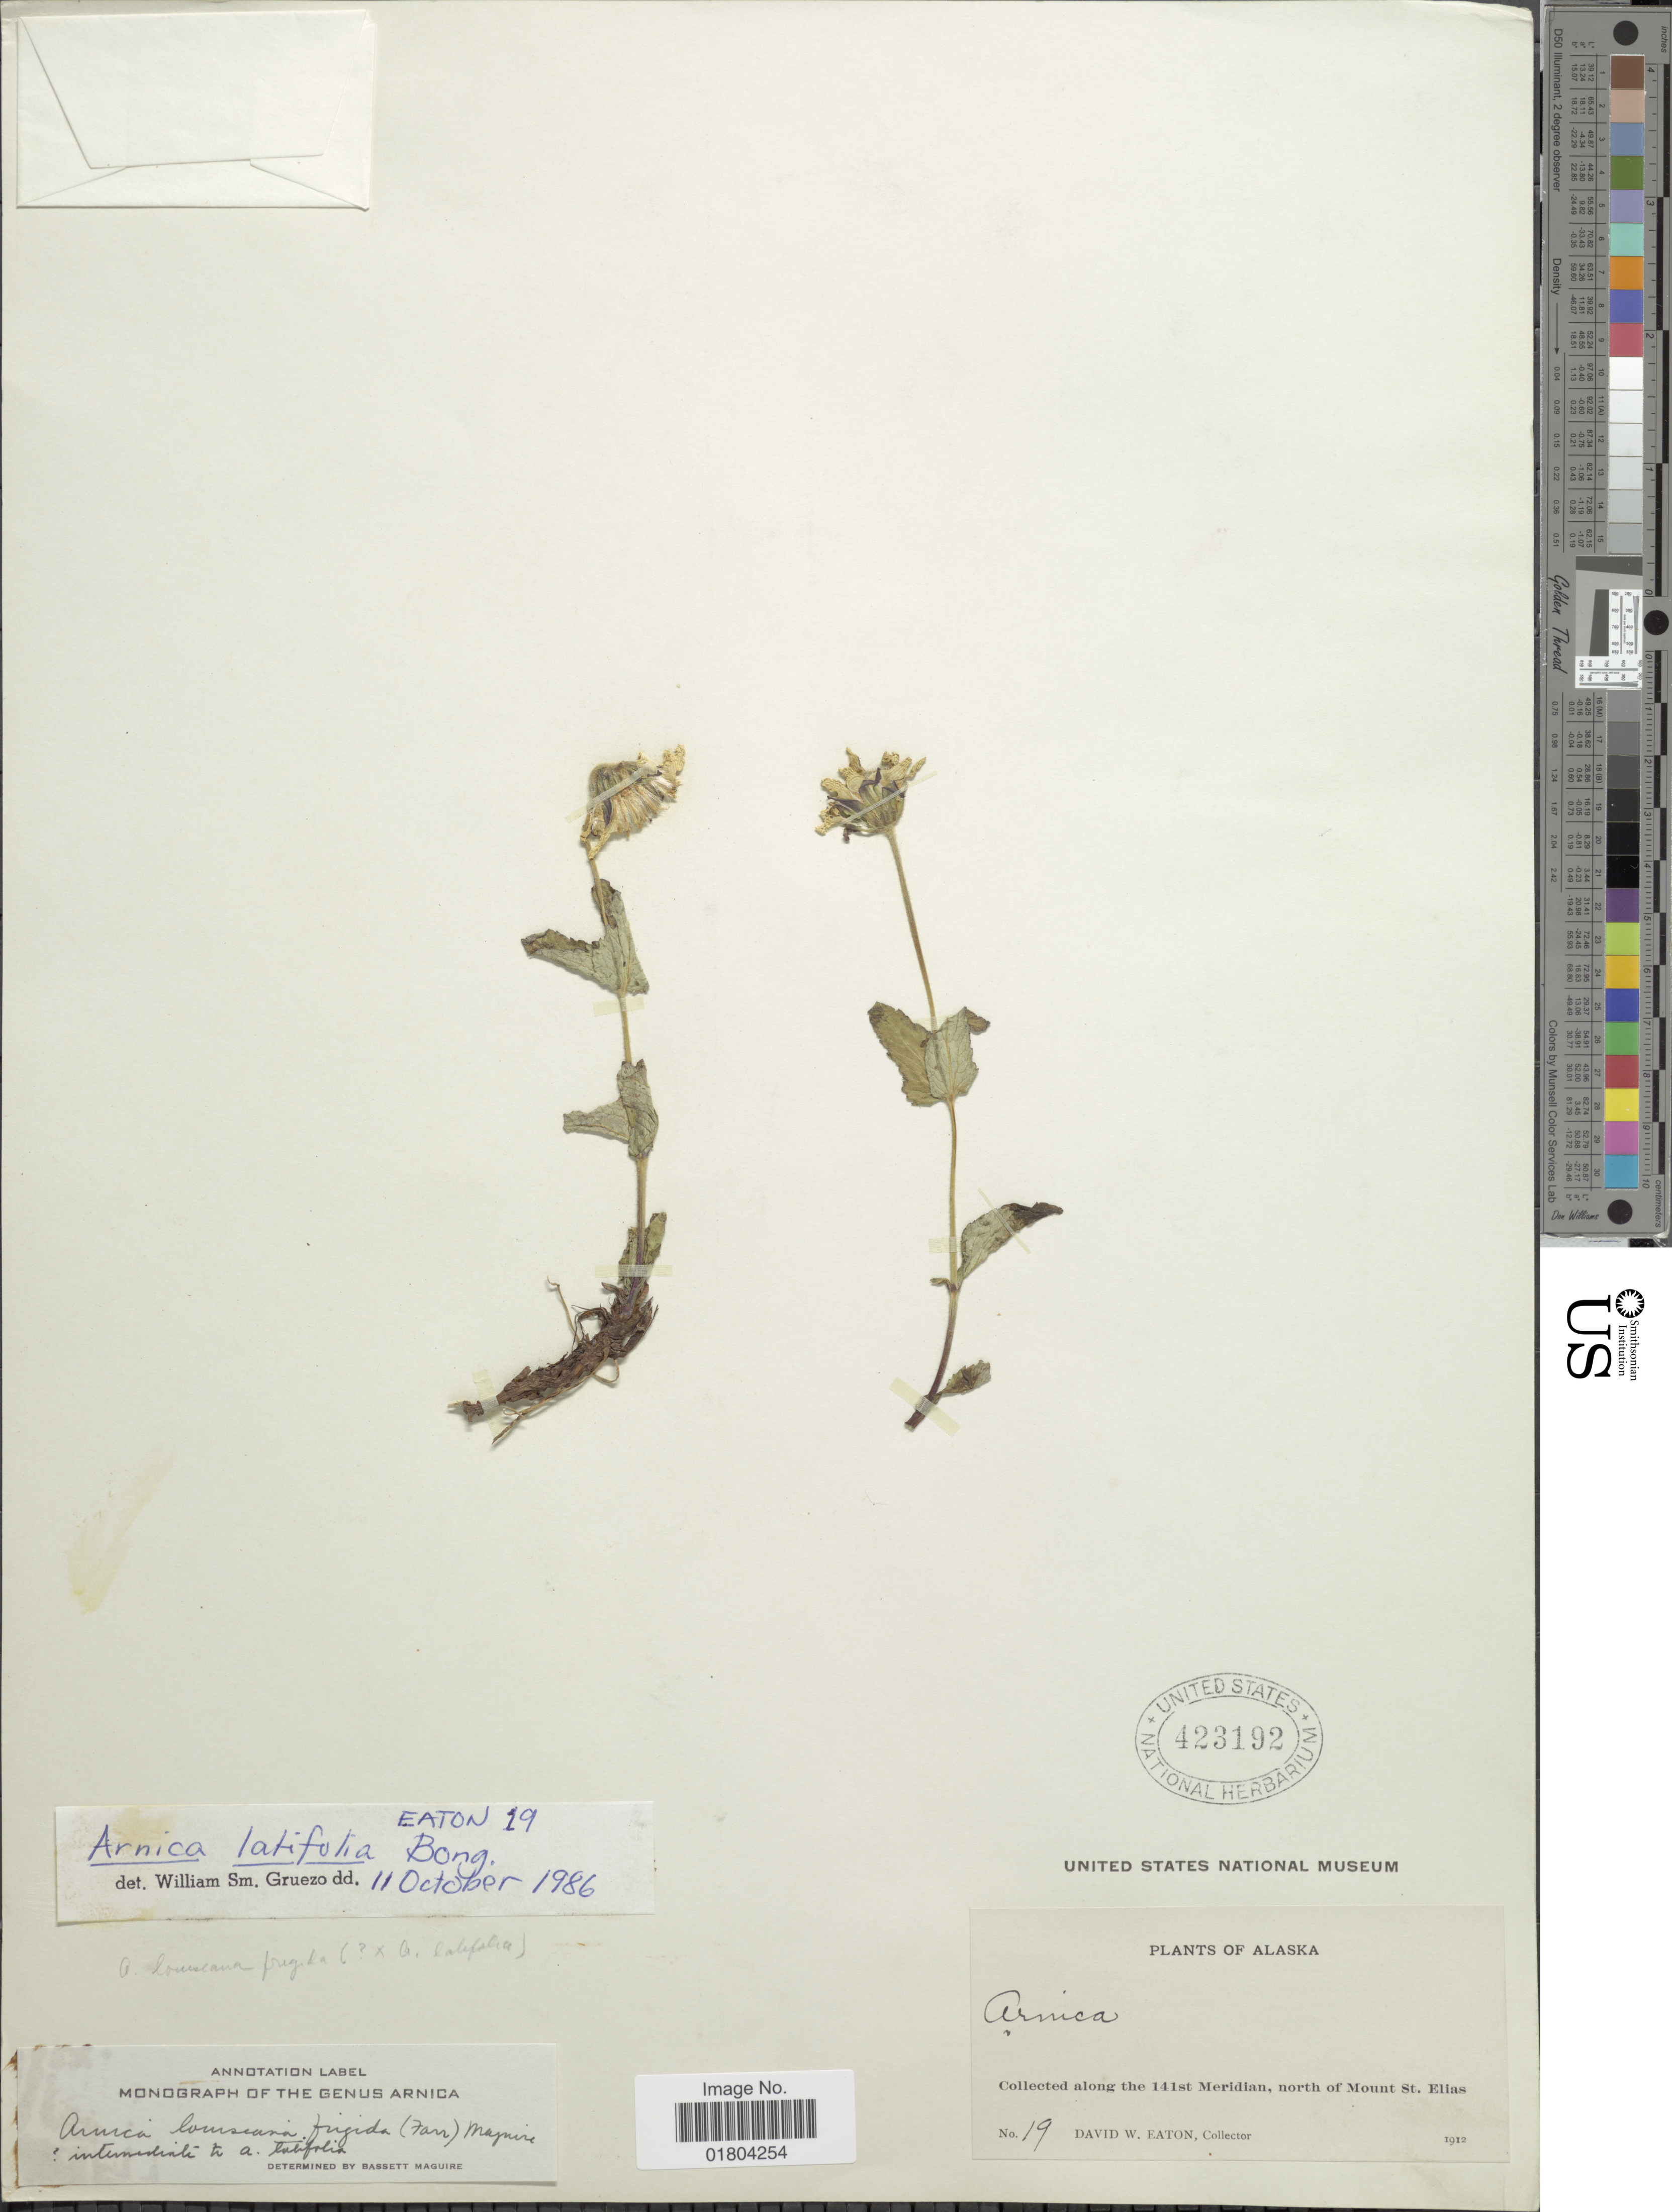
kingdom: Plantae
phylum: Tracheophyta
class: Magnoliopsida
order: Asterales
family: Asteraceae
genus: Arnica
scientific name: Arnica sororia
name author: Greene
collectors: D. Eaton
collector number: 19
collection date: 1912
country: United States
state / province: Alaska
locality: Collected along the 141st Meridian, north of Mount St Elias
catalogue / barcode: US 423192